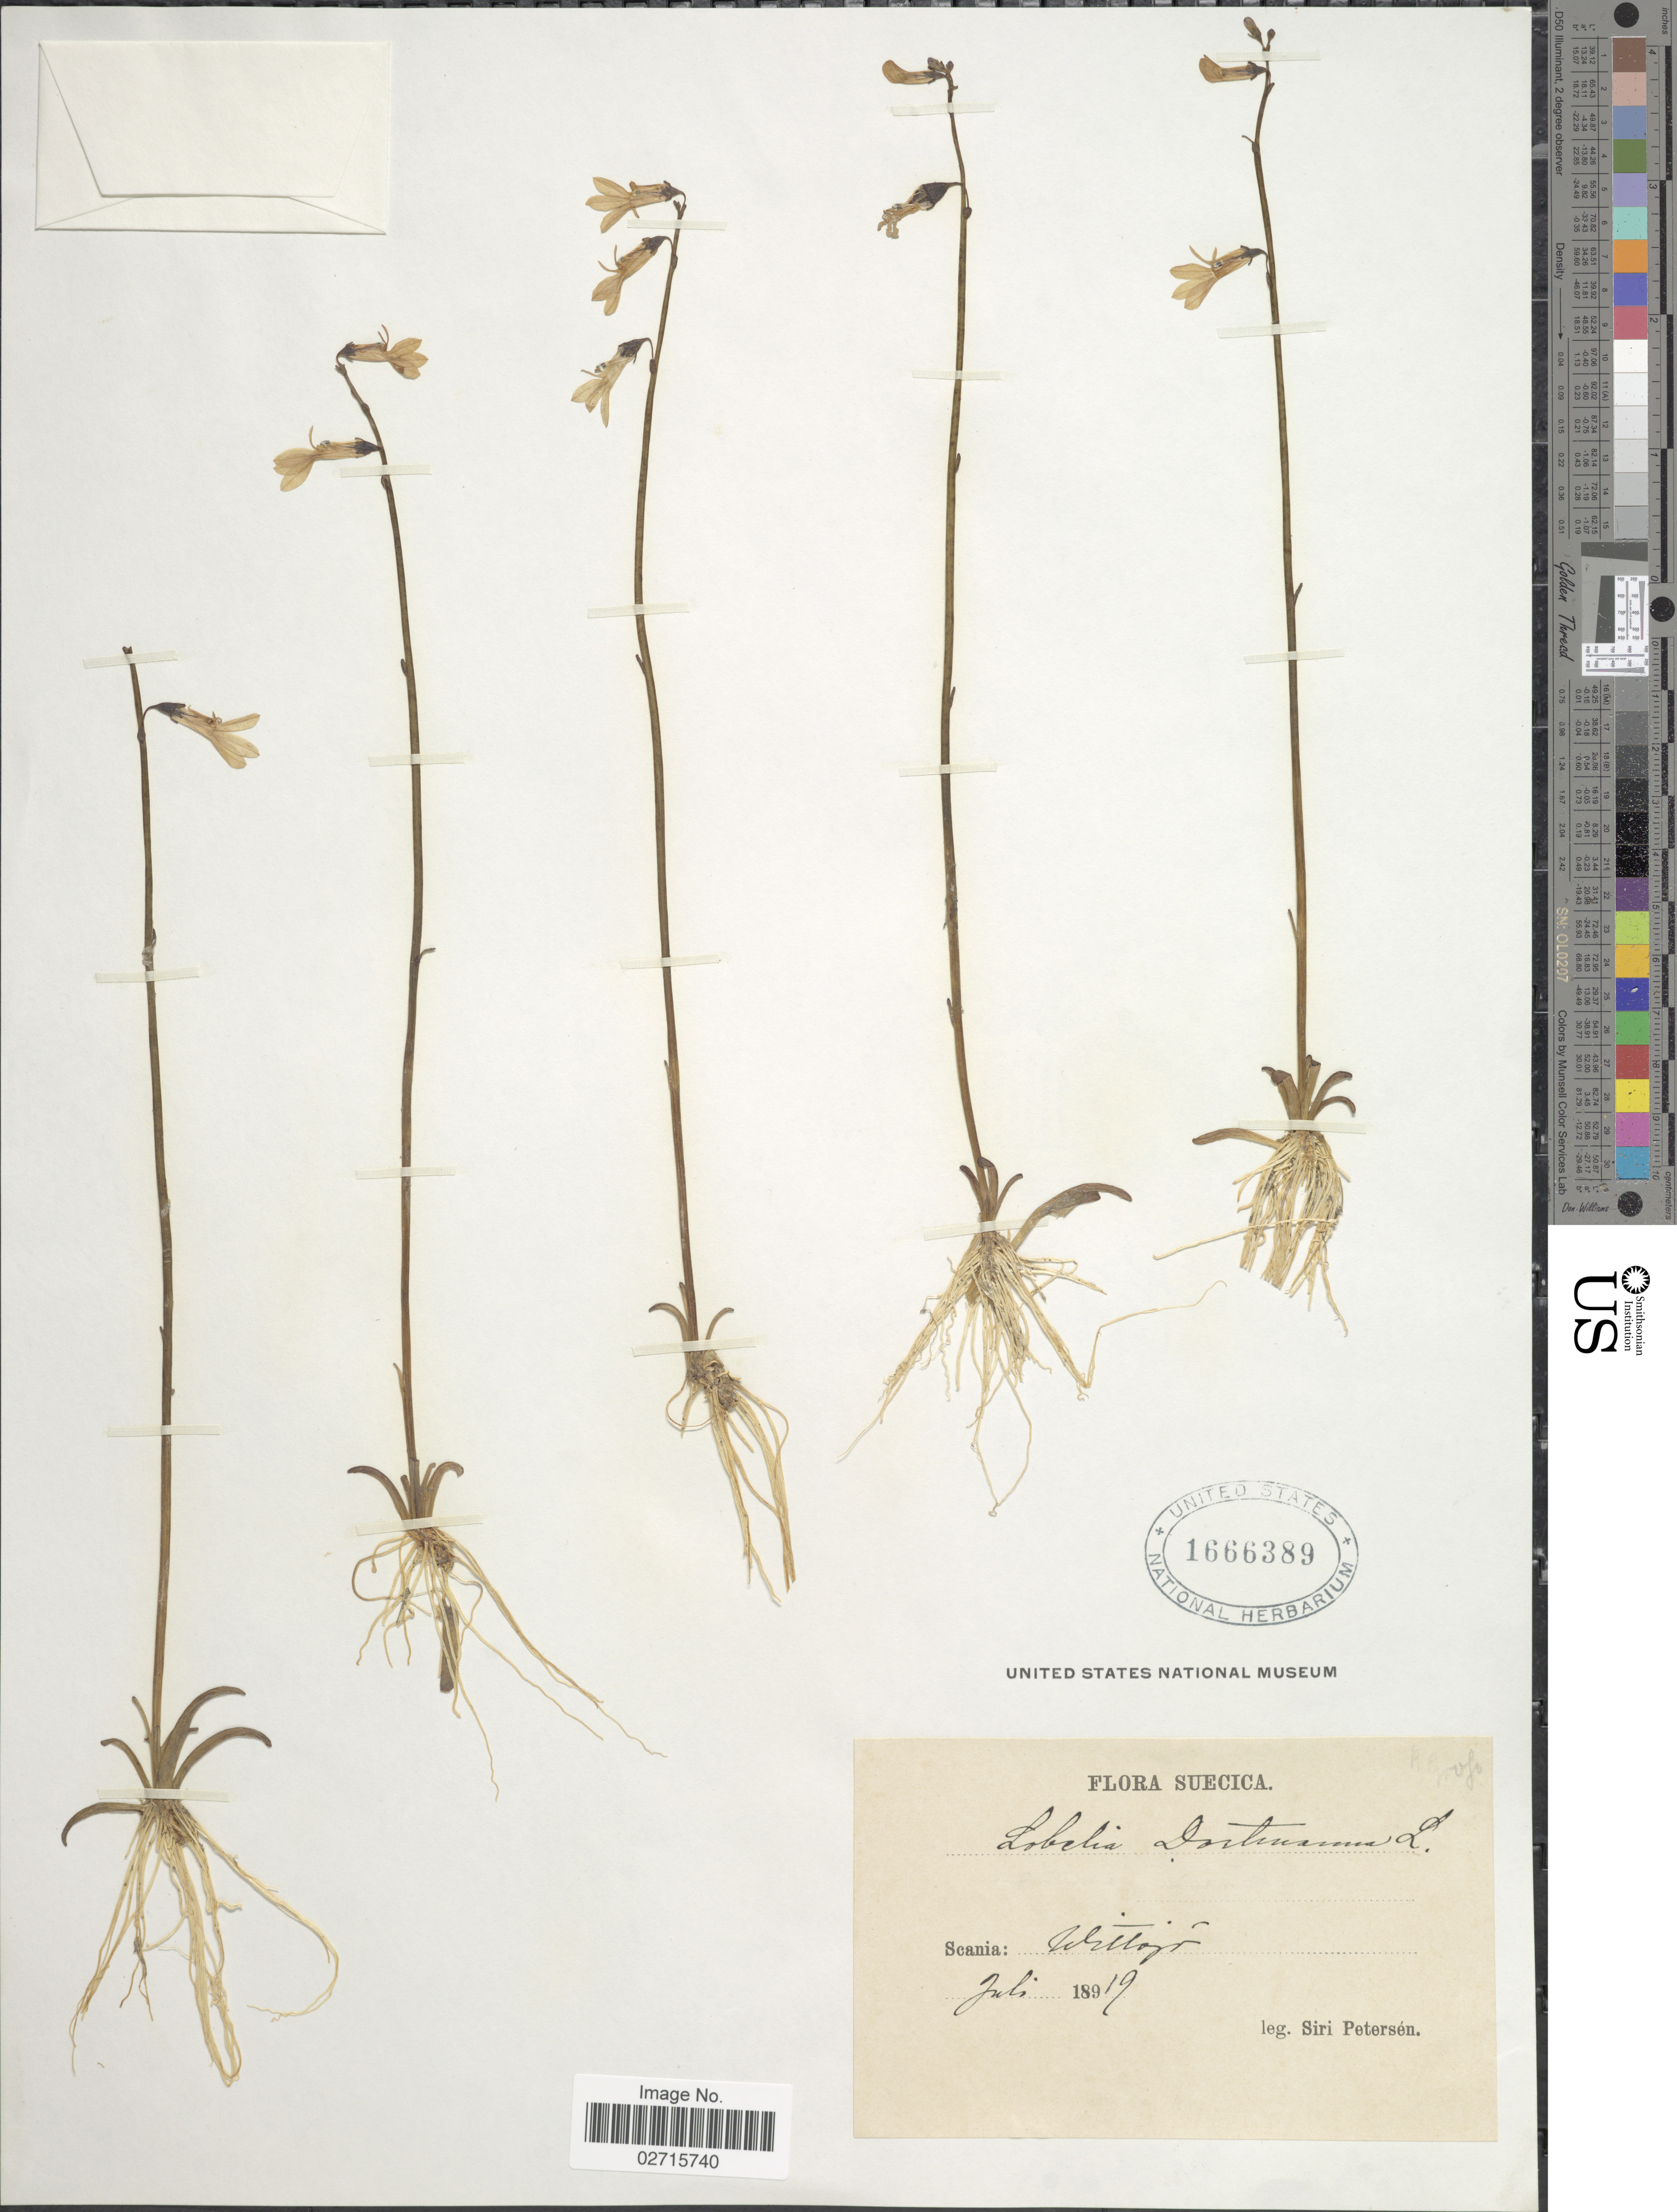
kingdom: Plantae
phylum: Tracheophyta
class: Magnoliopsida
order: Asterales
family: Campanulaceae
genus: Lobelia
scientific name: Lobelia dortmanna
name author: L.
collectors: S. Petersén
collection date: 1819-07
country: Sweden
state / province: Skåne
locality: Suecica. Scania: Iditojr [interpreted]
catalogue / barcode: US 1666389